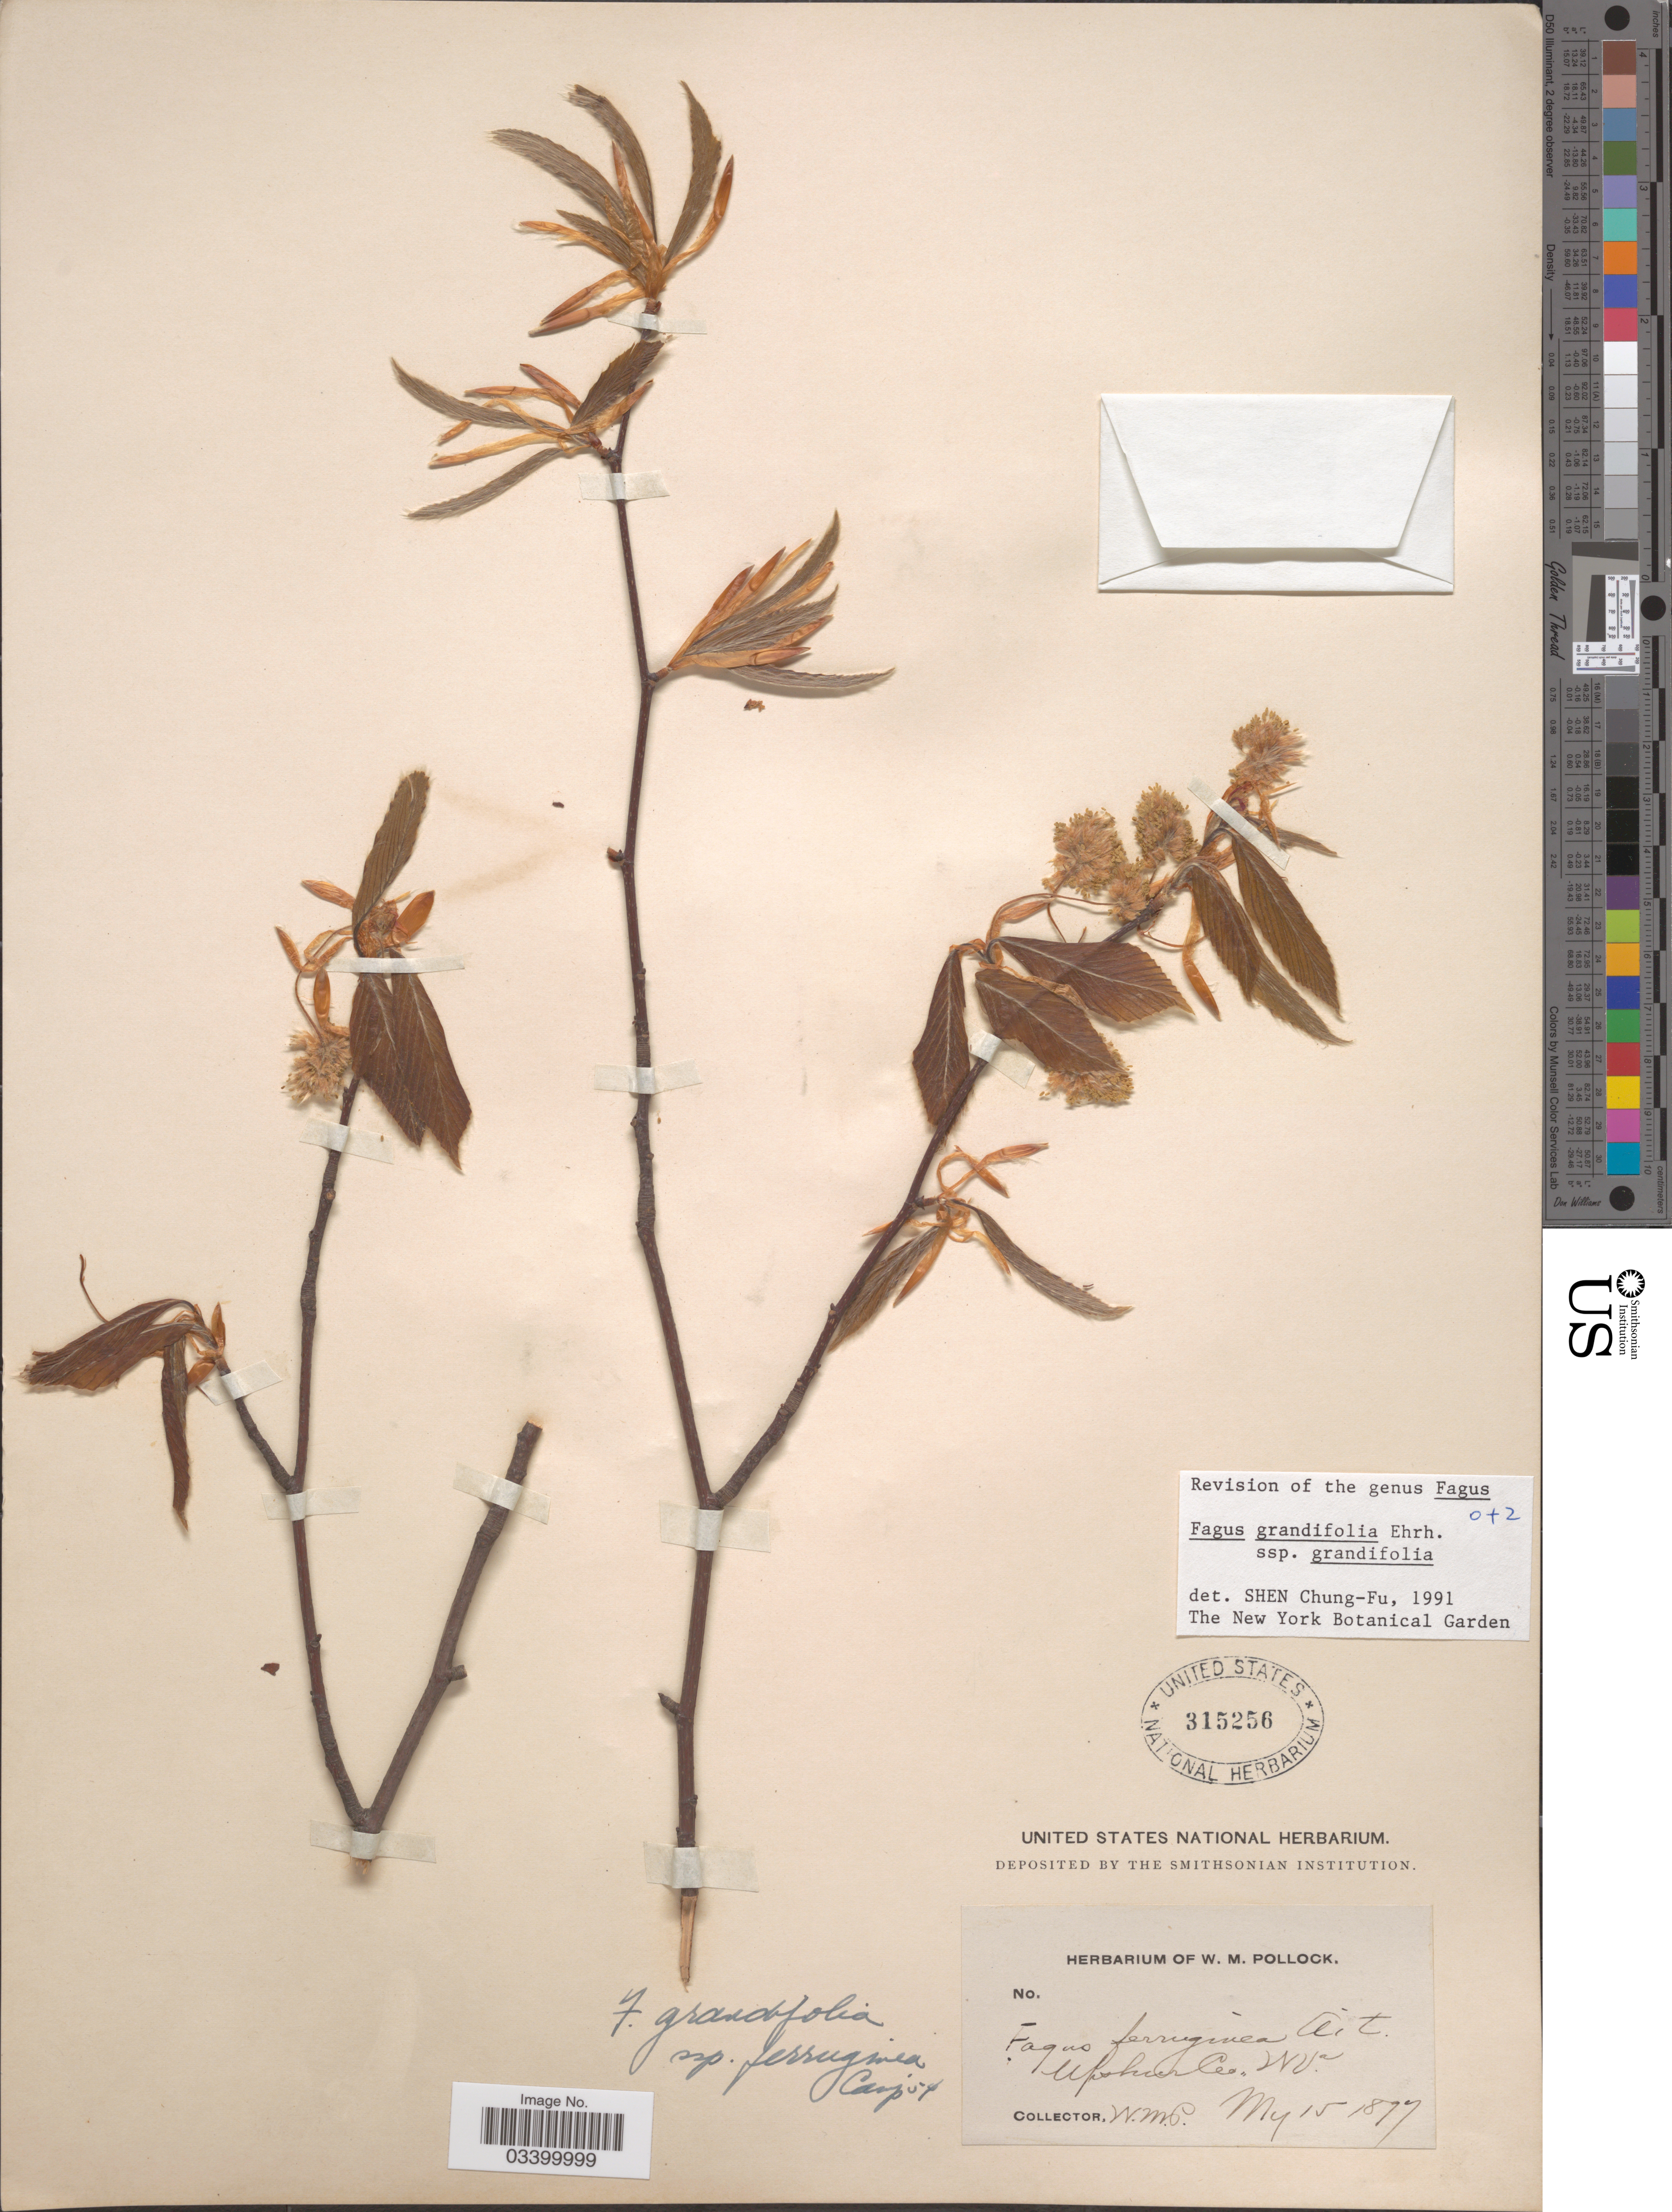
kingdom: Plantae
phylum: Tracheophyta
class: Magnoliopsida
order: Fagales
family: Fagaceae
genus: Fagus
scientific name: Fagus grandifolia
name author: Ehrh.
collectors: W. M. Pollock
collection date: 1877-05-15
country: United States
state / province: West Virginia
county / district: Upshur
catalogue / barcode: US 315256